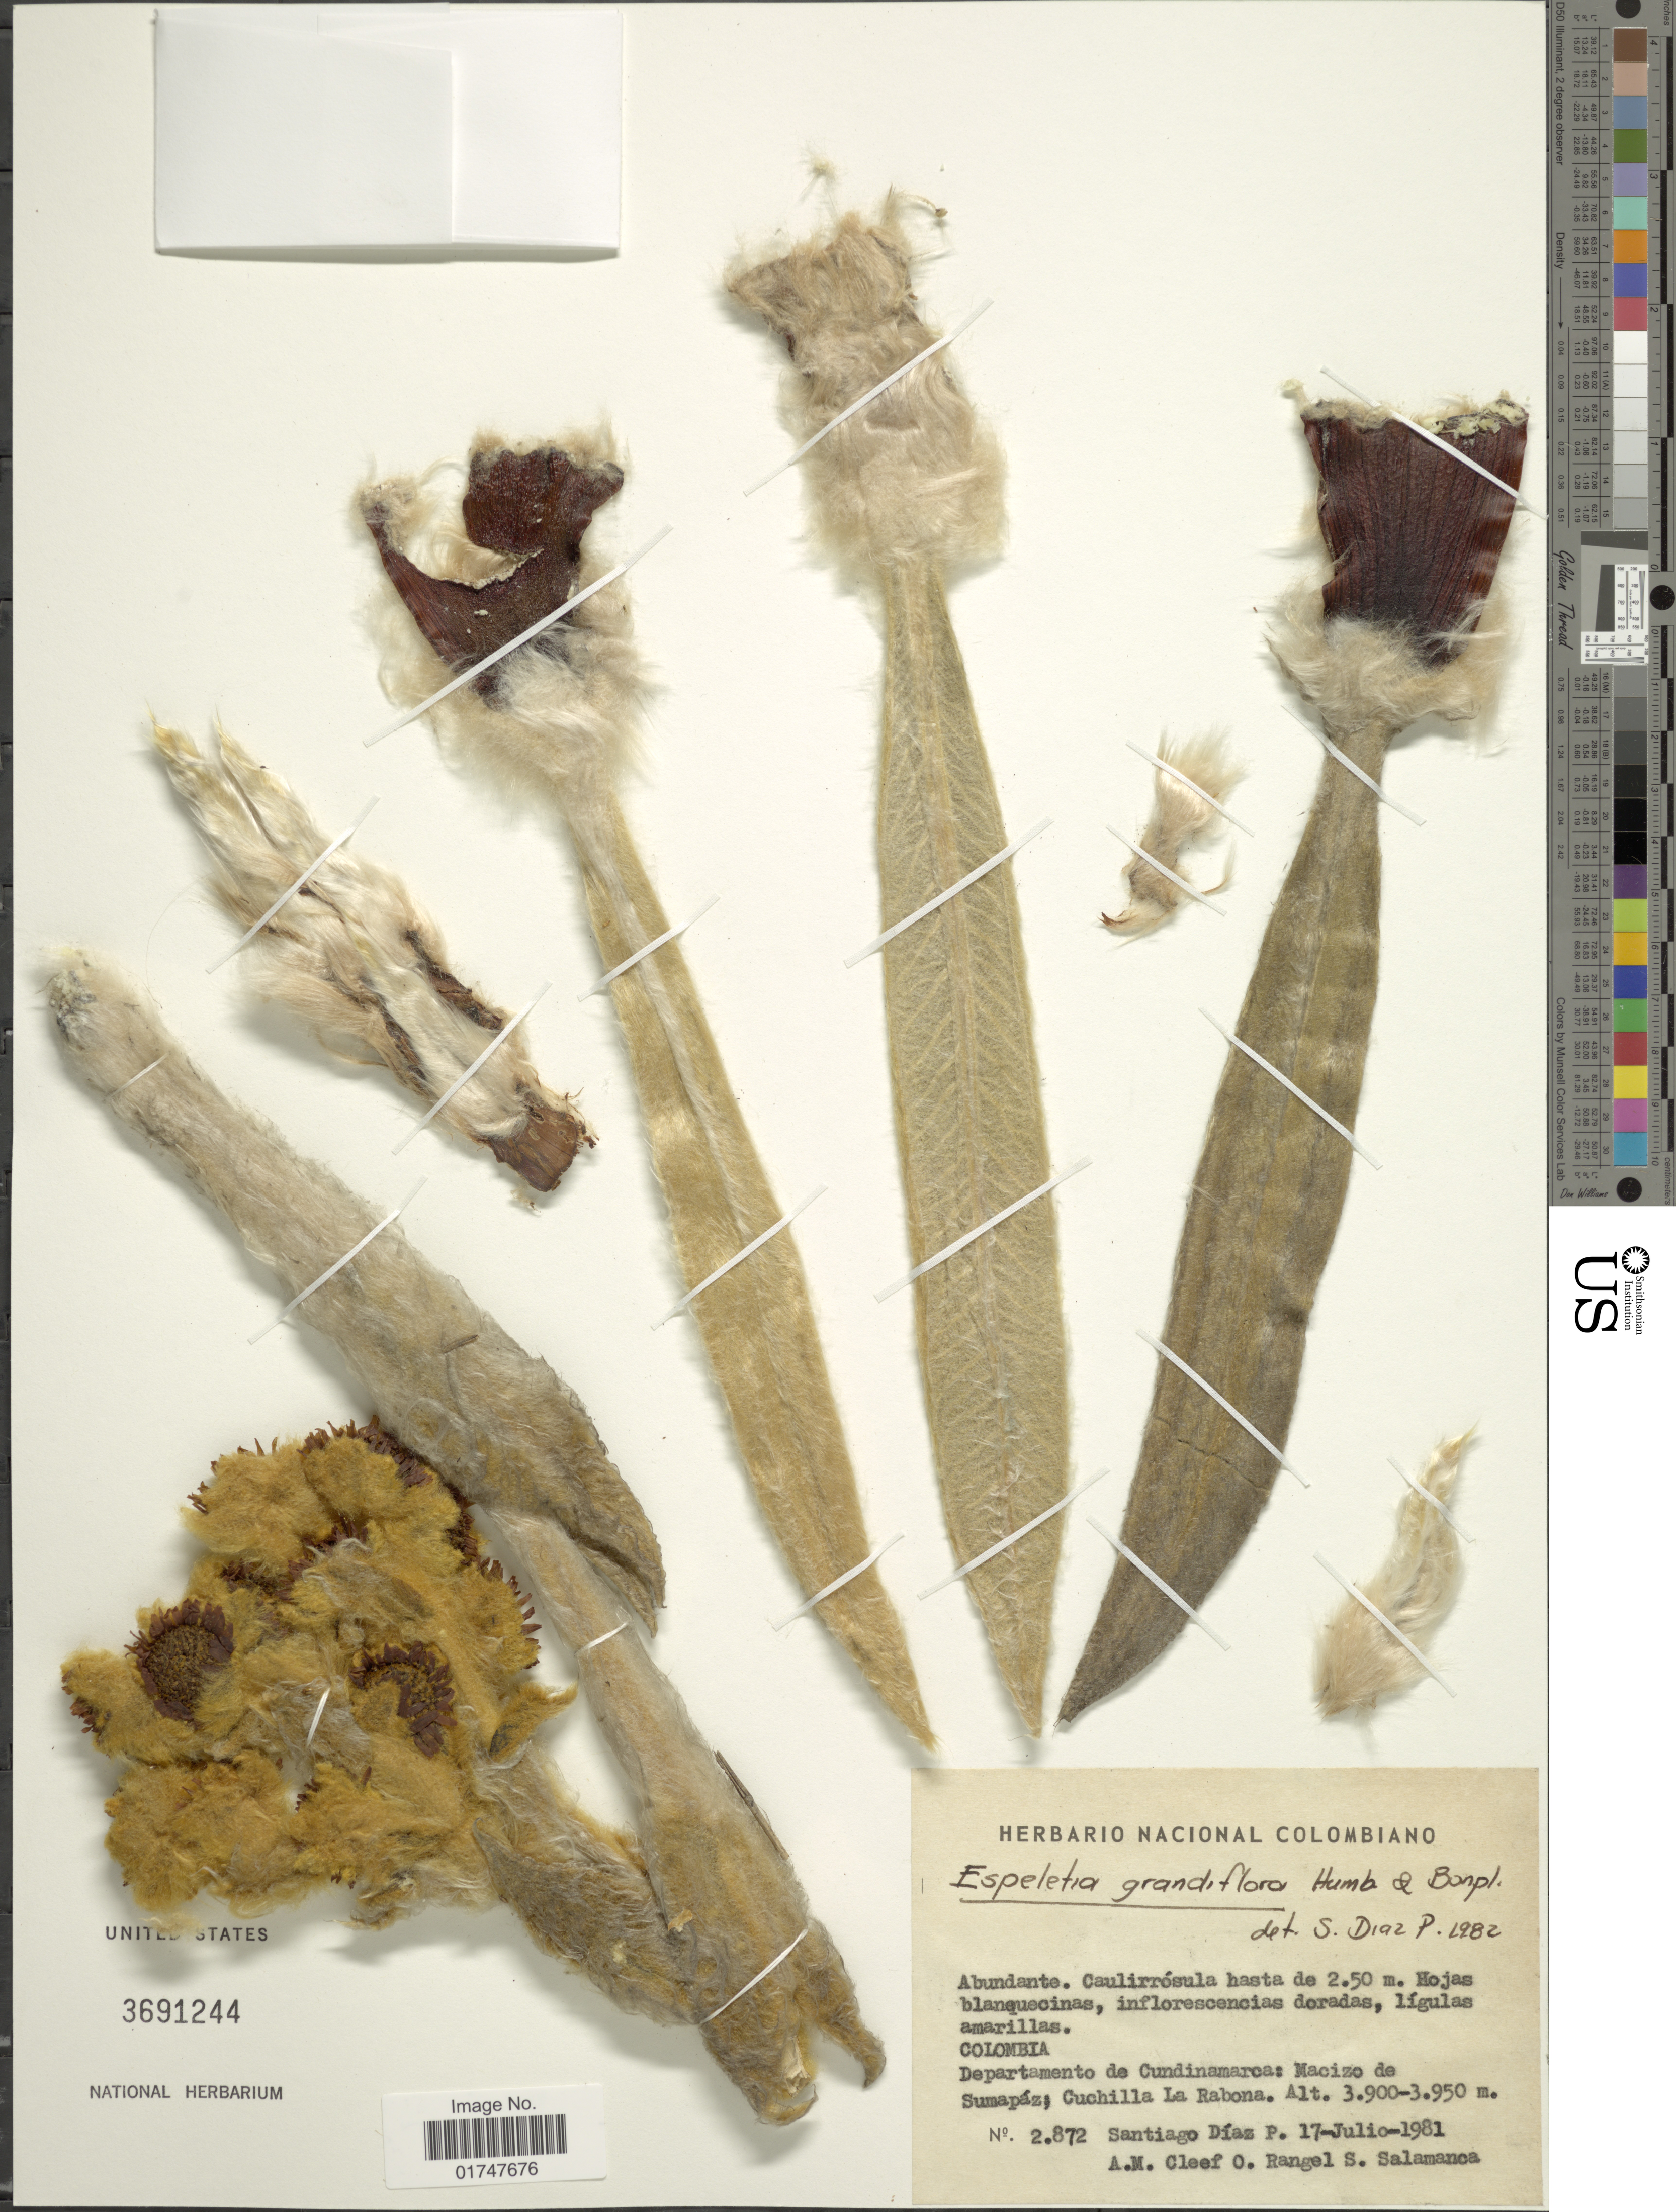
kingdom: Plantae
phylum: Tracheophyta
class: Magnoliopsida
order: Asterales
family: Asteraceae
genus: Espeletia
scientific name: Espeletia grandiflora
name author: Humb. & Bonpl.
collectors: S. Díaz Píedrahíta, A. M. Cleef, O. Rangel & S. Salamanca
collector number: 2872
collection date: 1981-07-17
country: Colombia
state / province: Cundinamarca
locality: Macizo de Sumapáz; Cuchilla La Rabona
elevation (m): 3900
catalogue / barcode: US 3691244